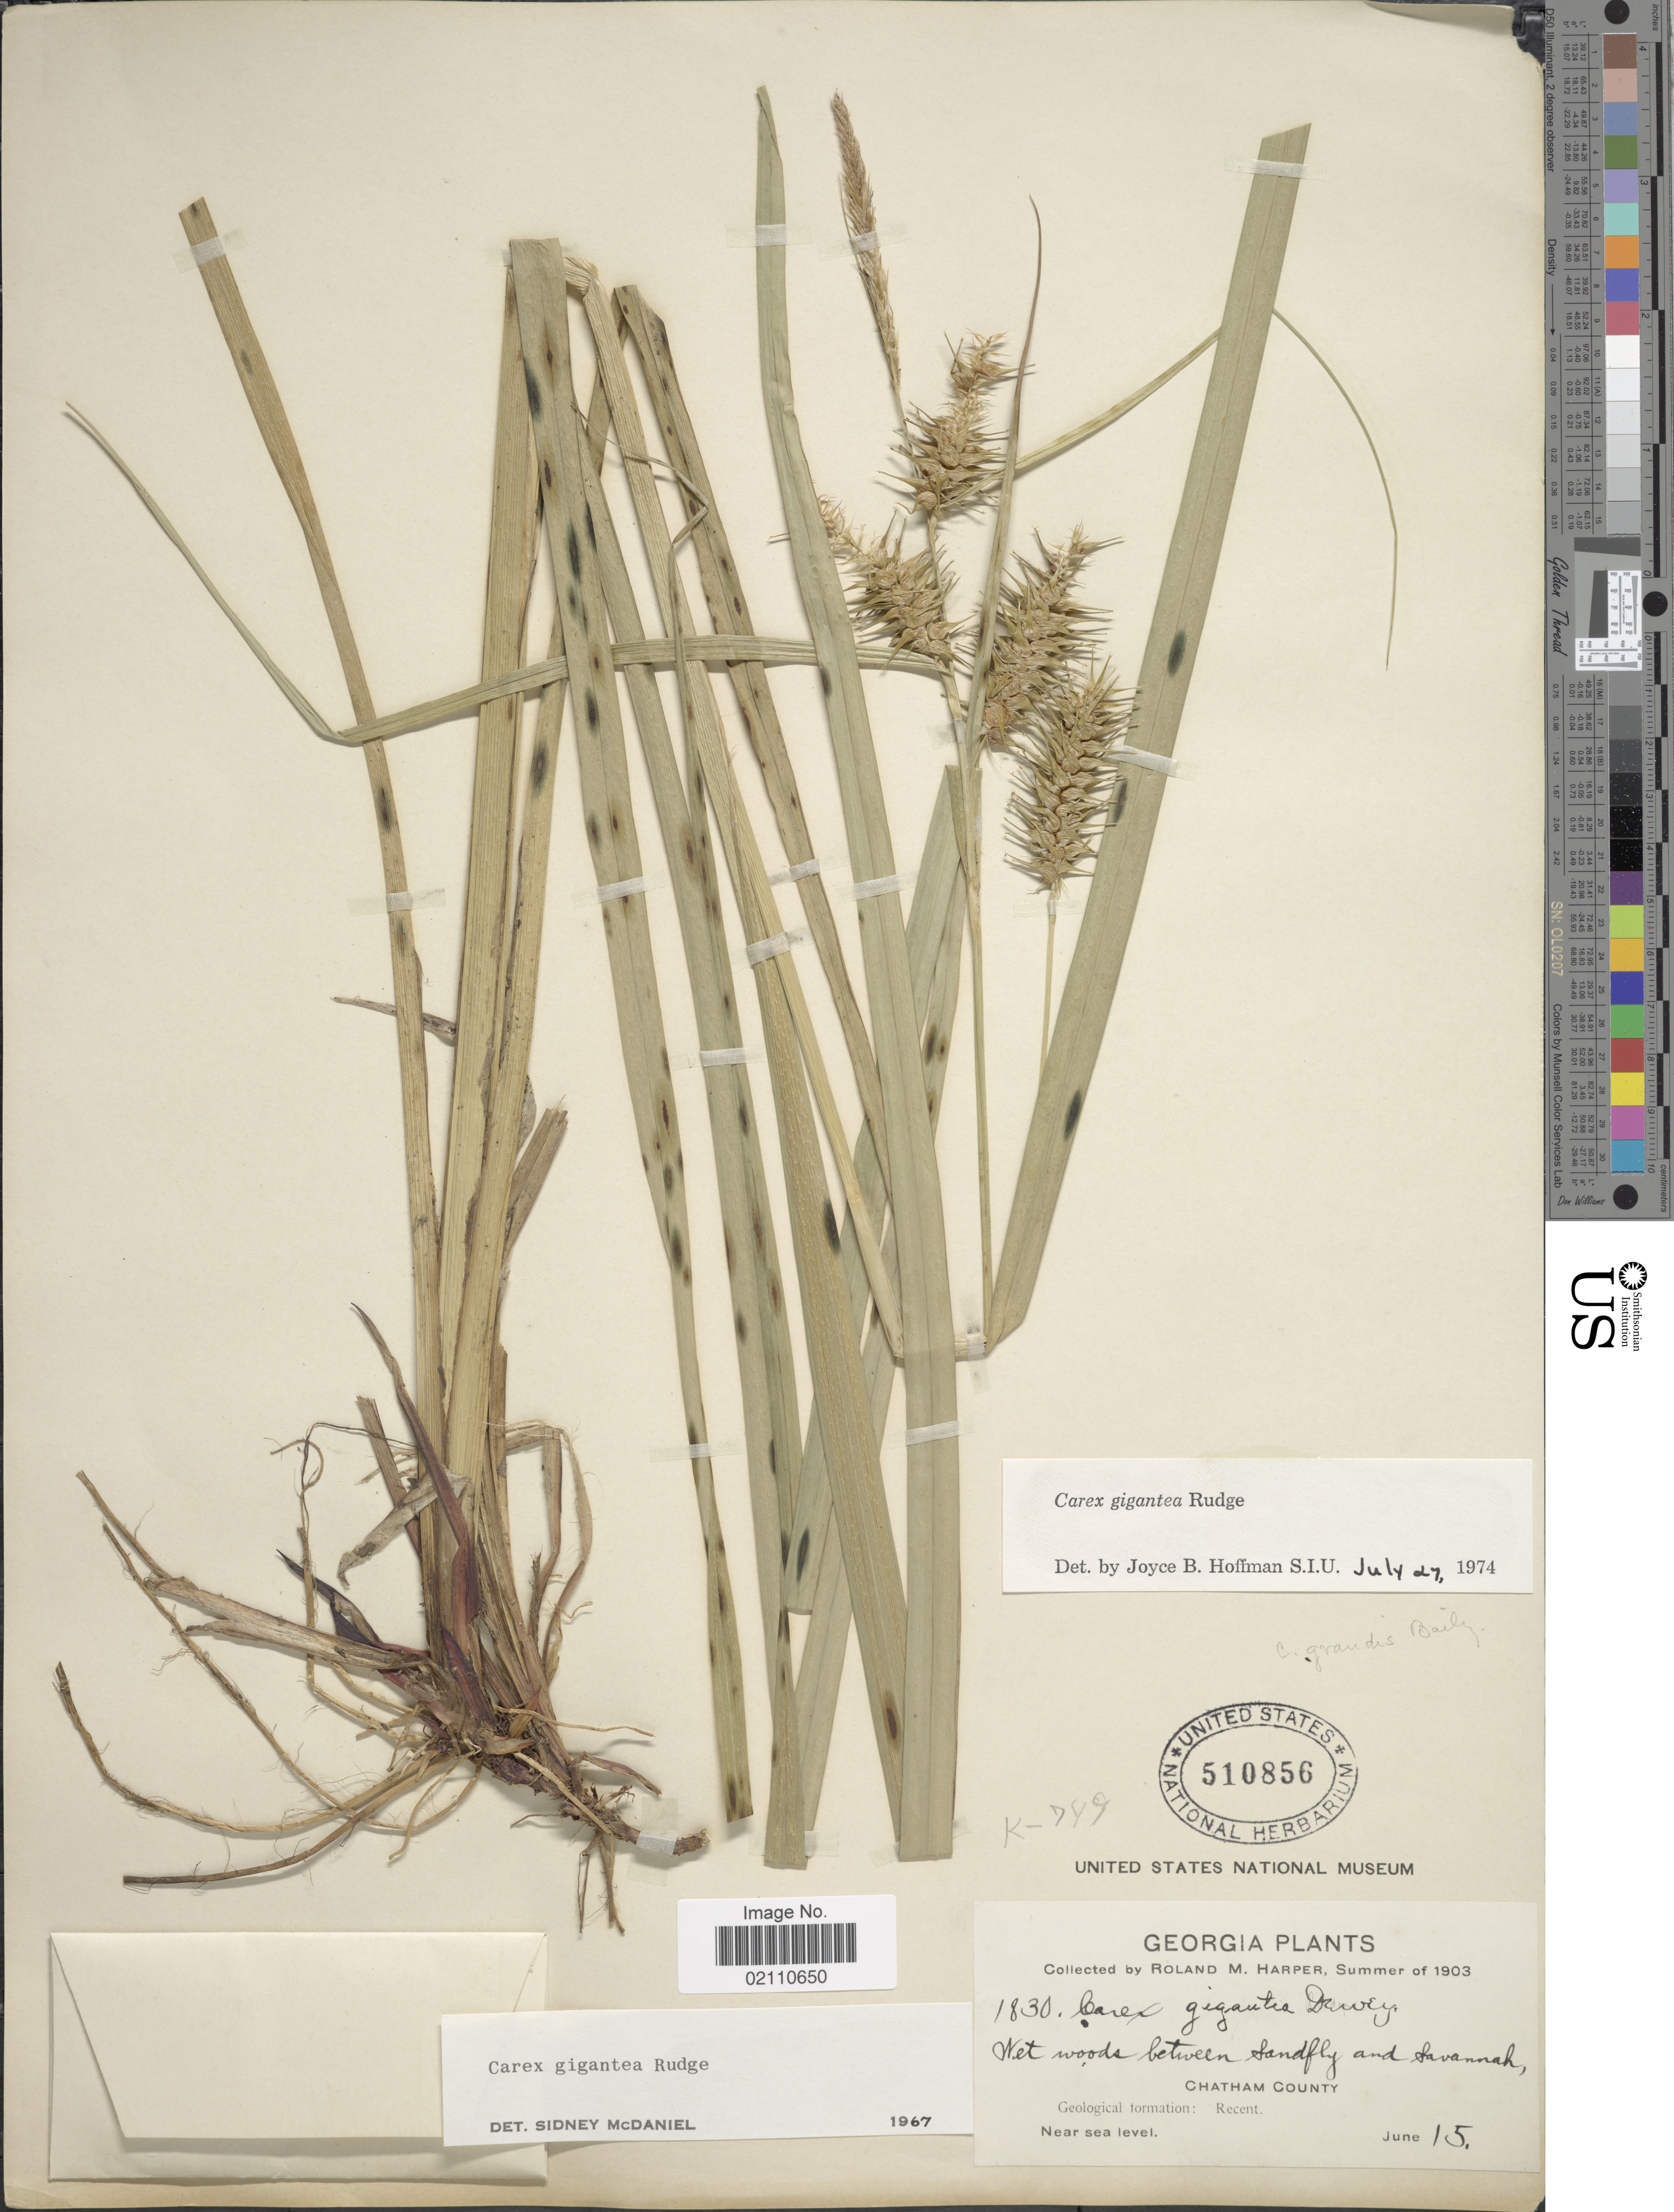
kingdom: Plantae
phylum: Tracheophyta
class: Liliopsida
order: Poales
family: Cyperaceae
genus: Carex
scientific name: Carex gigantea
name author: Rudge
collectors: R. M. Harper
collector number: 1830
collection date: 1903-06-15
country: United States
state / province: Georgia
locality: Wet woods between sandfly and savannah, Chatham County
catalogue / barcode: US 510856